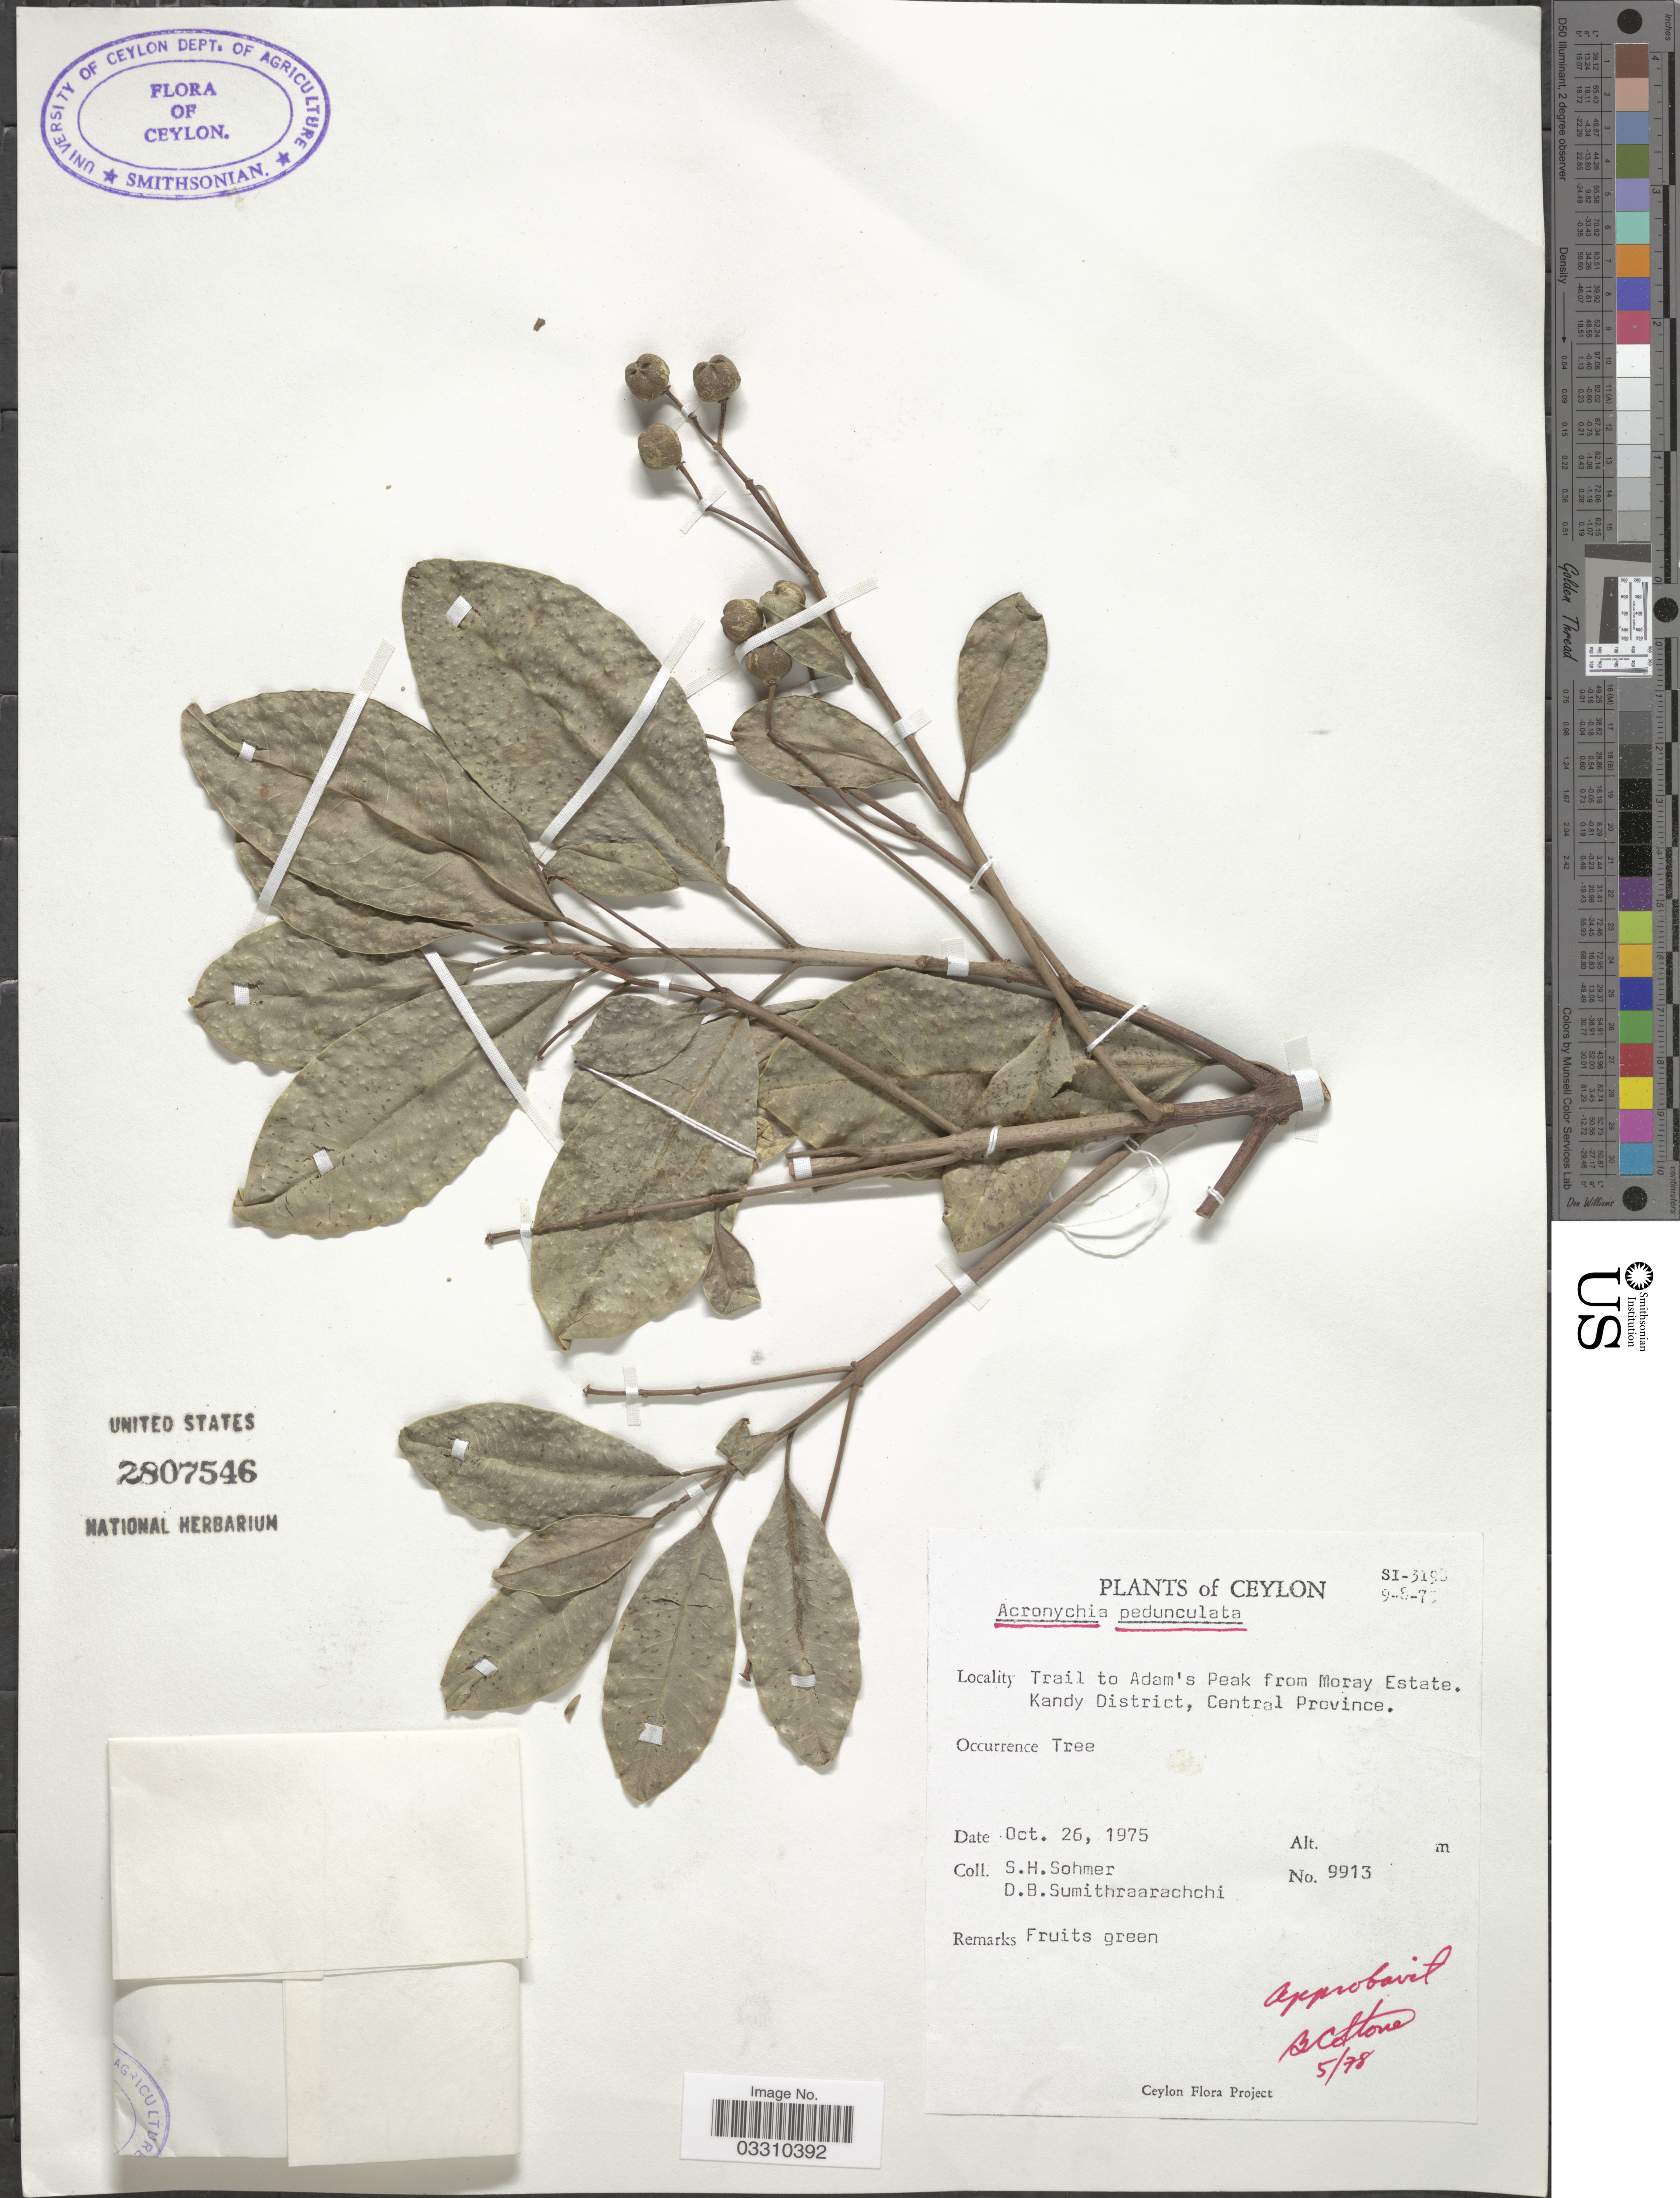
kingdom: Plantae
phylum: Tracheophyta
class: Magnoliopsida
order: Sapindales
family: Rutaceae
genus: Acronychia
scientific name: Acronychia pedunculata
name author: (L.) Miq.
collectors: S. H. Sohmer & D. B. Sumithraarachchi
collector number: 9913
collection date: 1975-10-26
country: Sri Lanka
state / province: Central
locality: Ceylon, Trail to Adam's Peak from Moray Estate. Kandy District.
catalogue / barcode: US 2807546